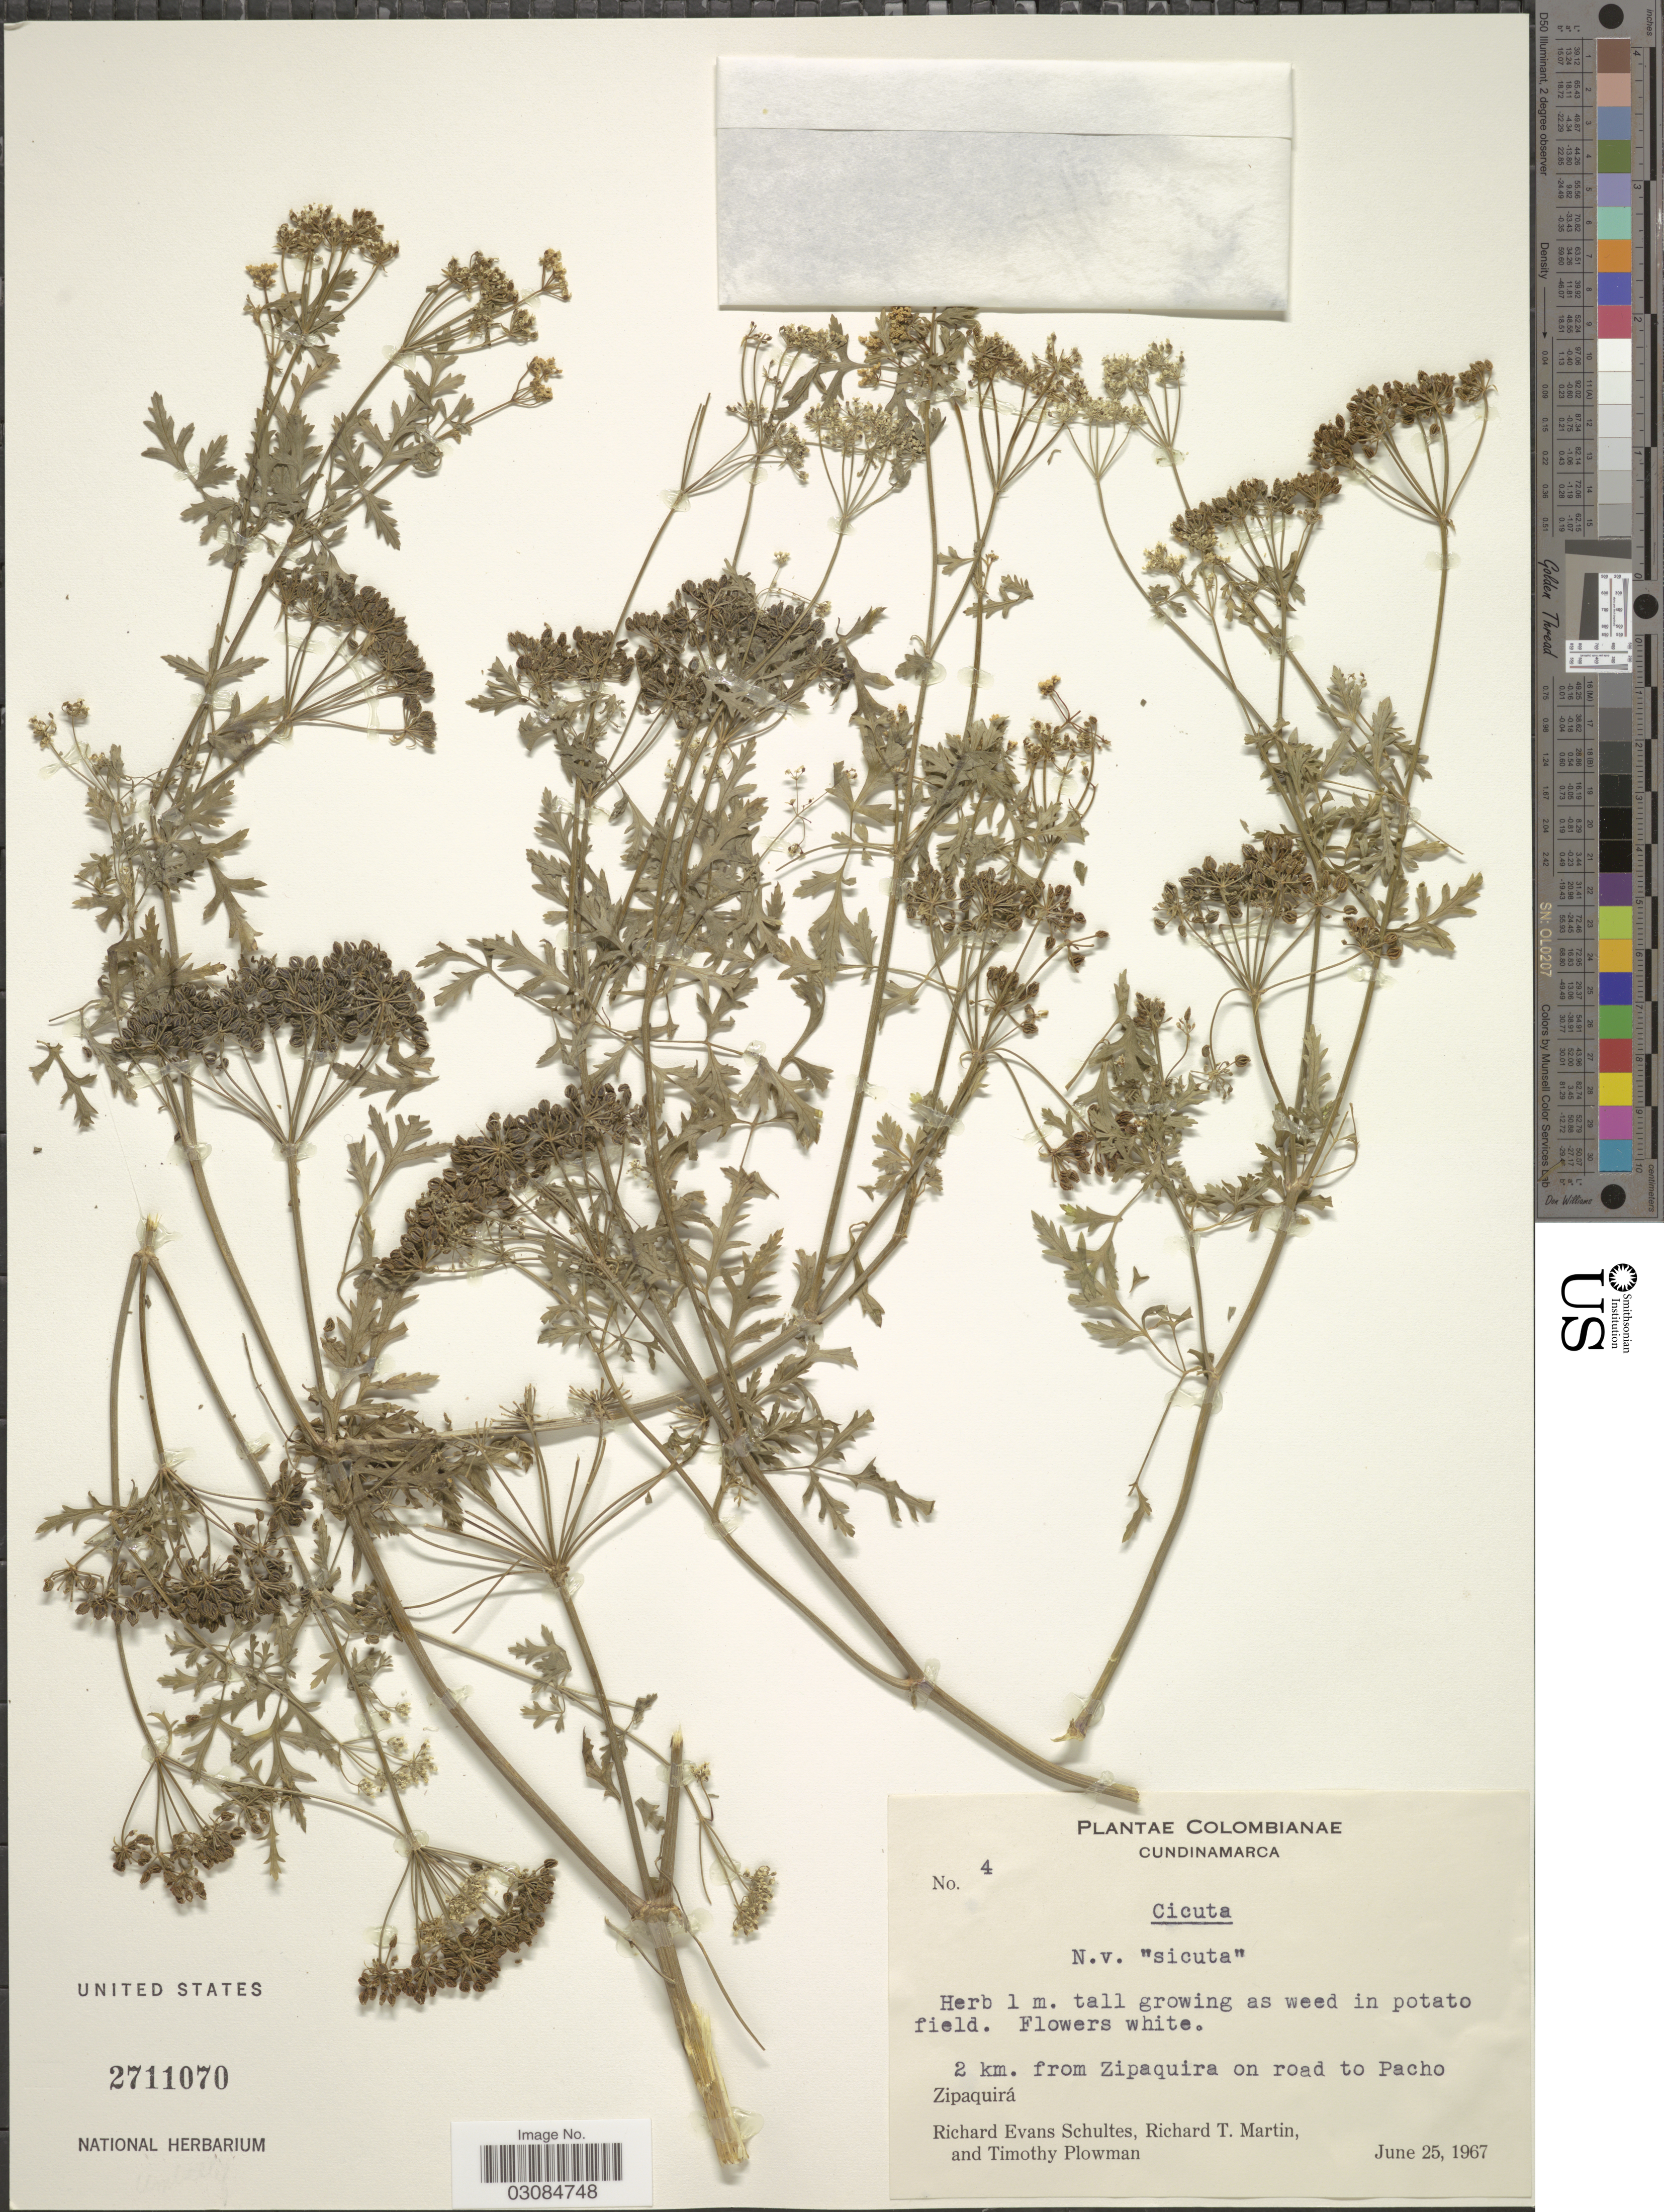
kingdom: Plantae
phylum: Tracheophyta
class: Magnoliopsida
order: Apiales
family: Apiaceae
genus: Cicuta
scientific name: Cicuta sp.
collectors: R. E. Schultes, R. T. Martin & T. Plowman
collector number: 4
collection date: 1967-06-25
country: Colombia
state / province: Cundinamarca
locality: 2 km. from Zipaquira on road to Pacho Zipaquirá.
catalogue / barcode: US 2711070